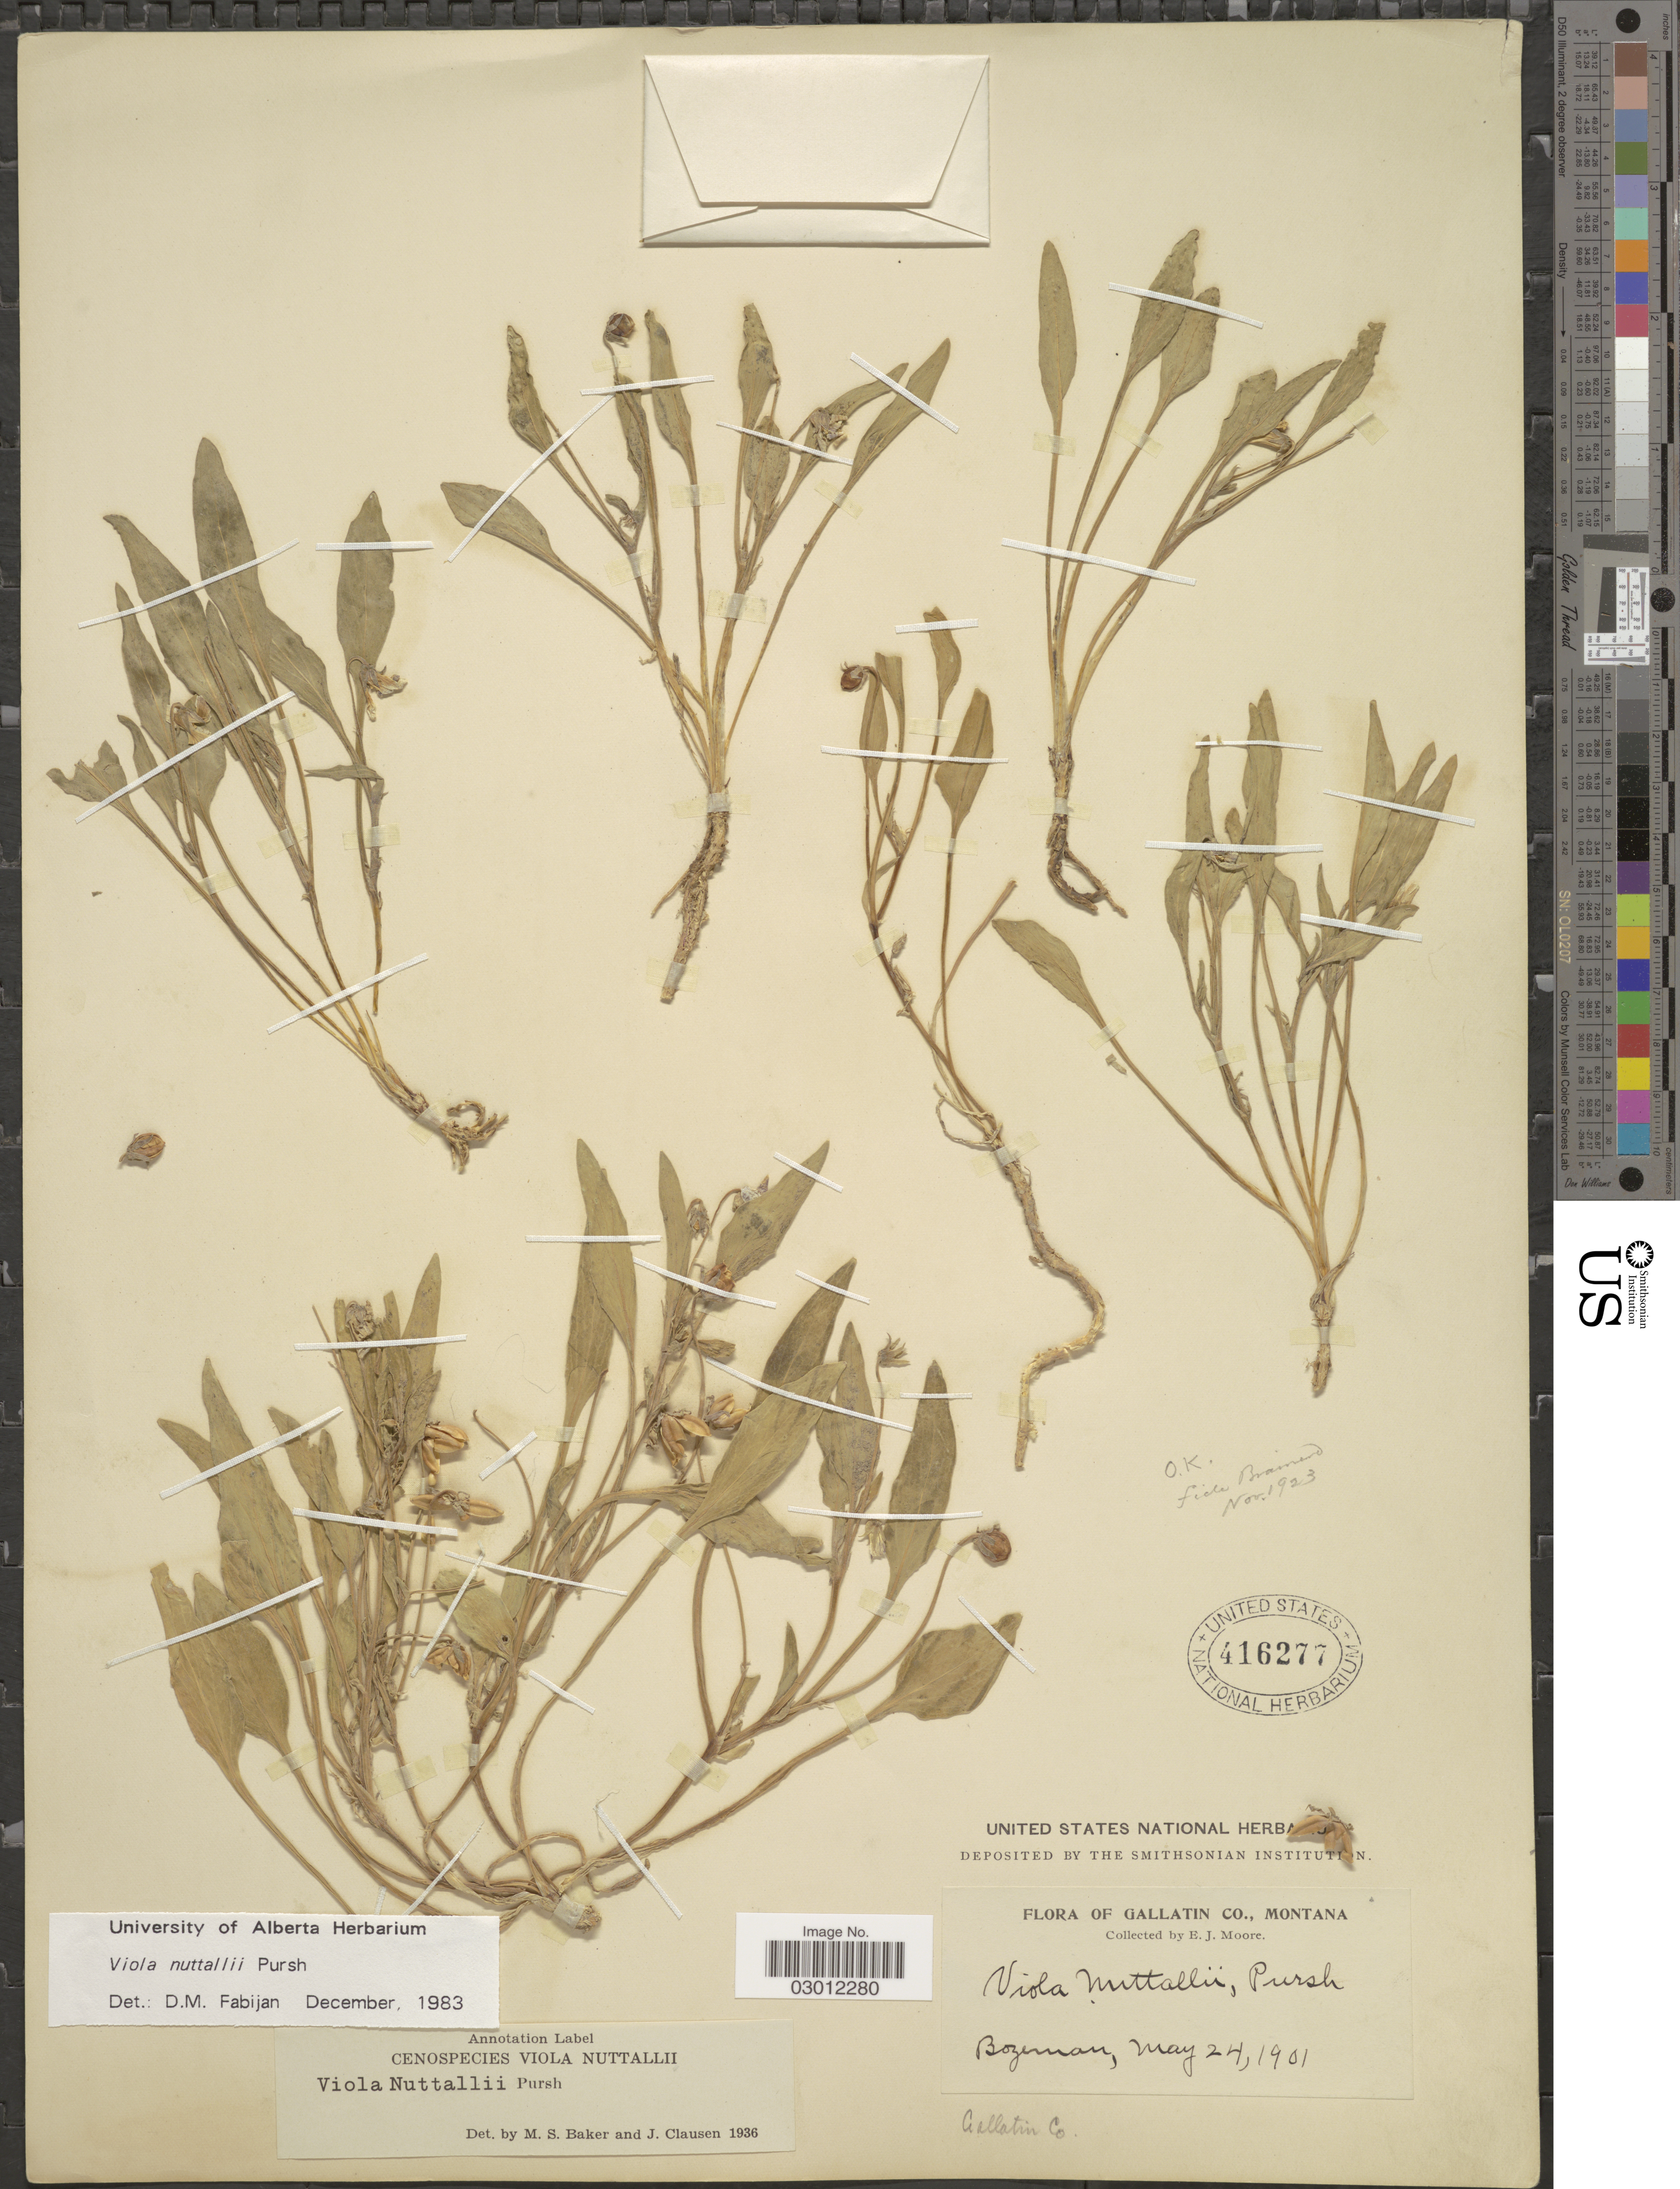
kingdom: Plantae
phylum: Tracheophyta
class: Magnoliopsida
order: Malpighiales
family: Violaceae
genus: Viola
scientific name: Viola nuttallii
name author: Pursh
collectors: E. Moore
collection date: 1901-05-24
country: United States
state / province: Montana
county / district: Gallatin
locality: Bozeman.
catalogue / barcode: US 416277